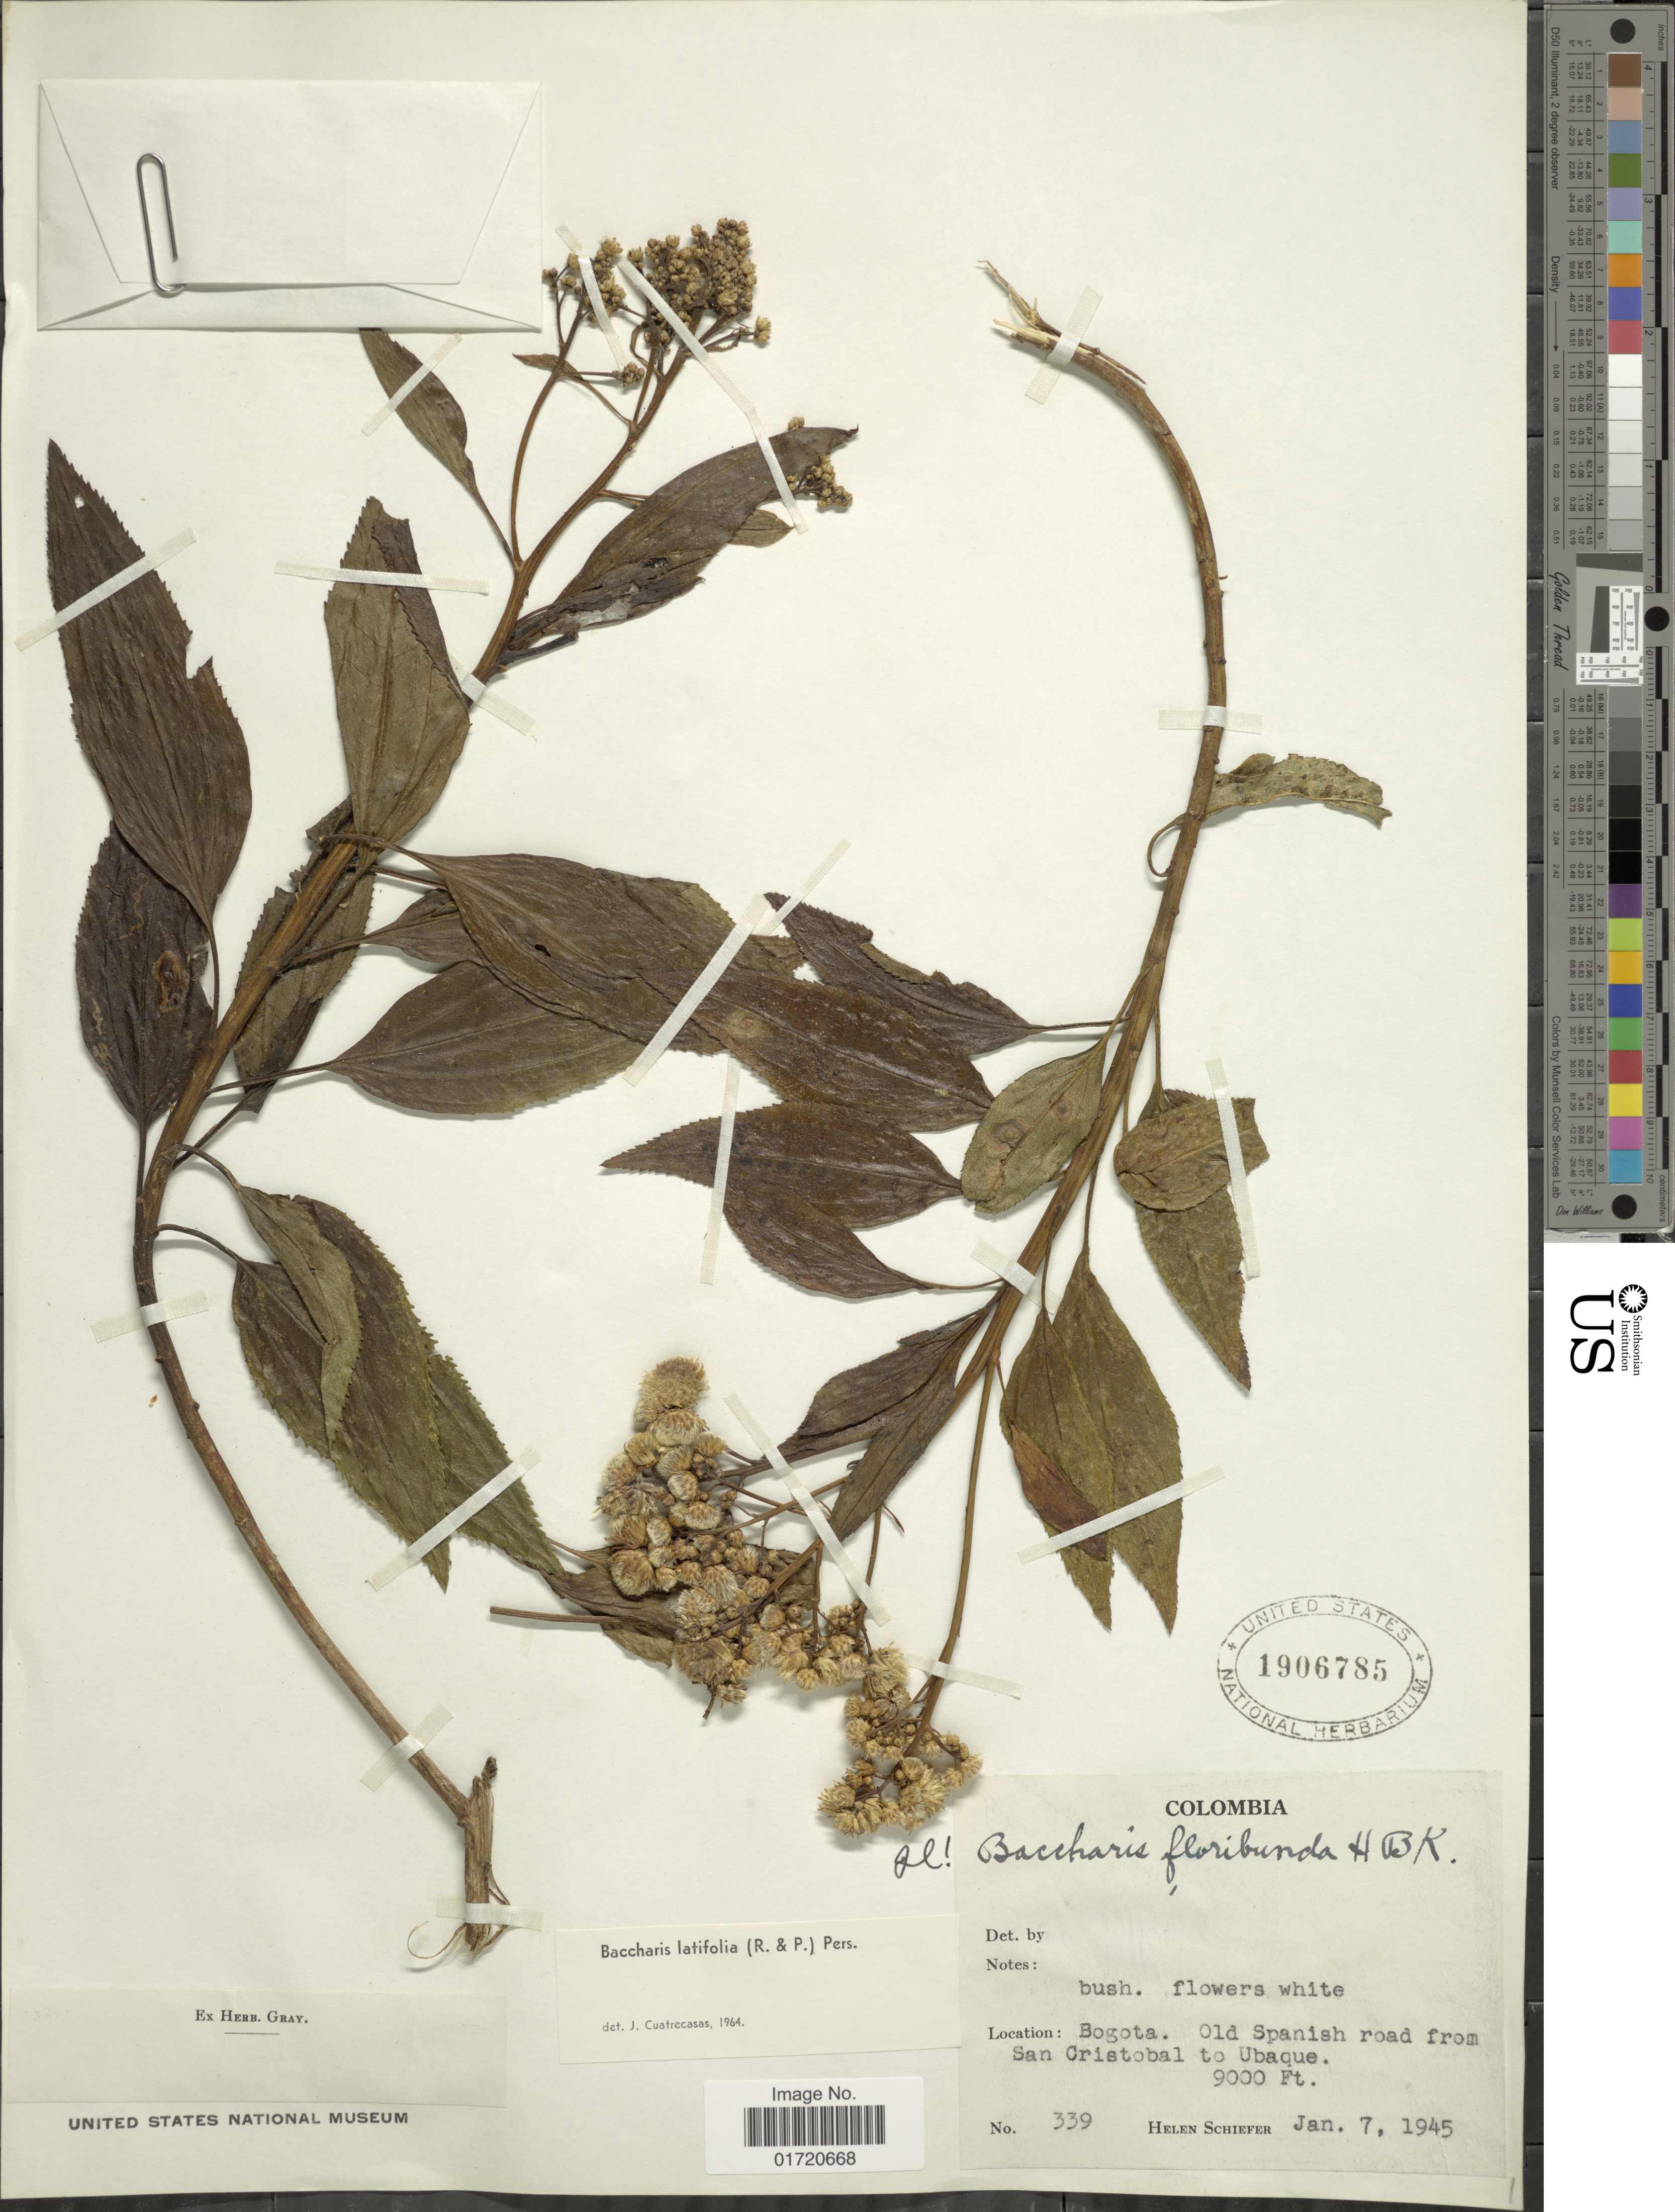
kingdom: Plantae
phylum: Tracheophyta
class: Magnoliopsida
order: Asterales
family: Asteraceae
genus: Baccharis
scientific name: Baccharis latifolia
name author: (Ruiz & Pav.) Pers.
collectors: H. Schiefer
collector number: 339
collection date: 1945-01-07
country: Colombia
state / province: Bogota D.C.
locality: Bogota, Old Spanish road from San Cristobal to Ubaque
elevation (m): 2743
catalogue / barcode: US 1906785